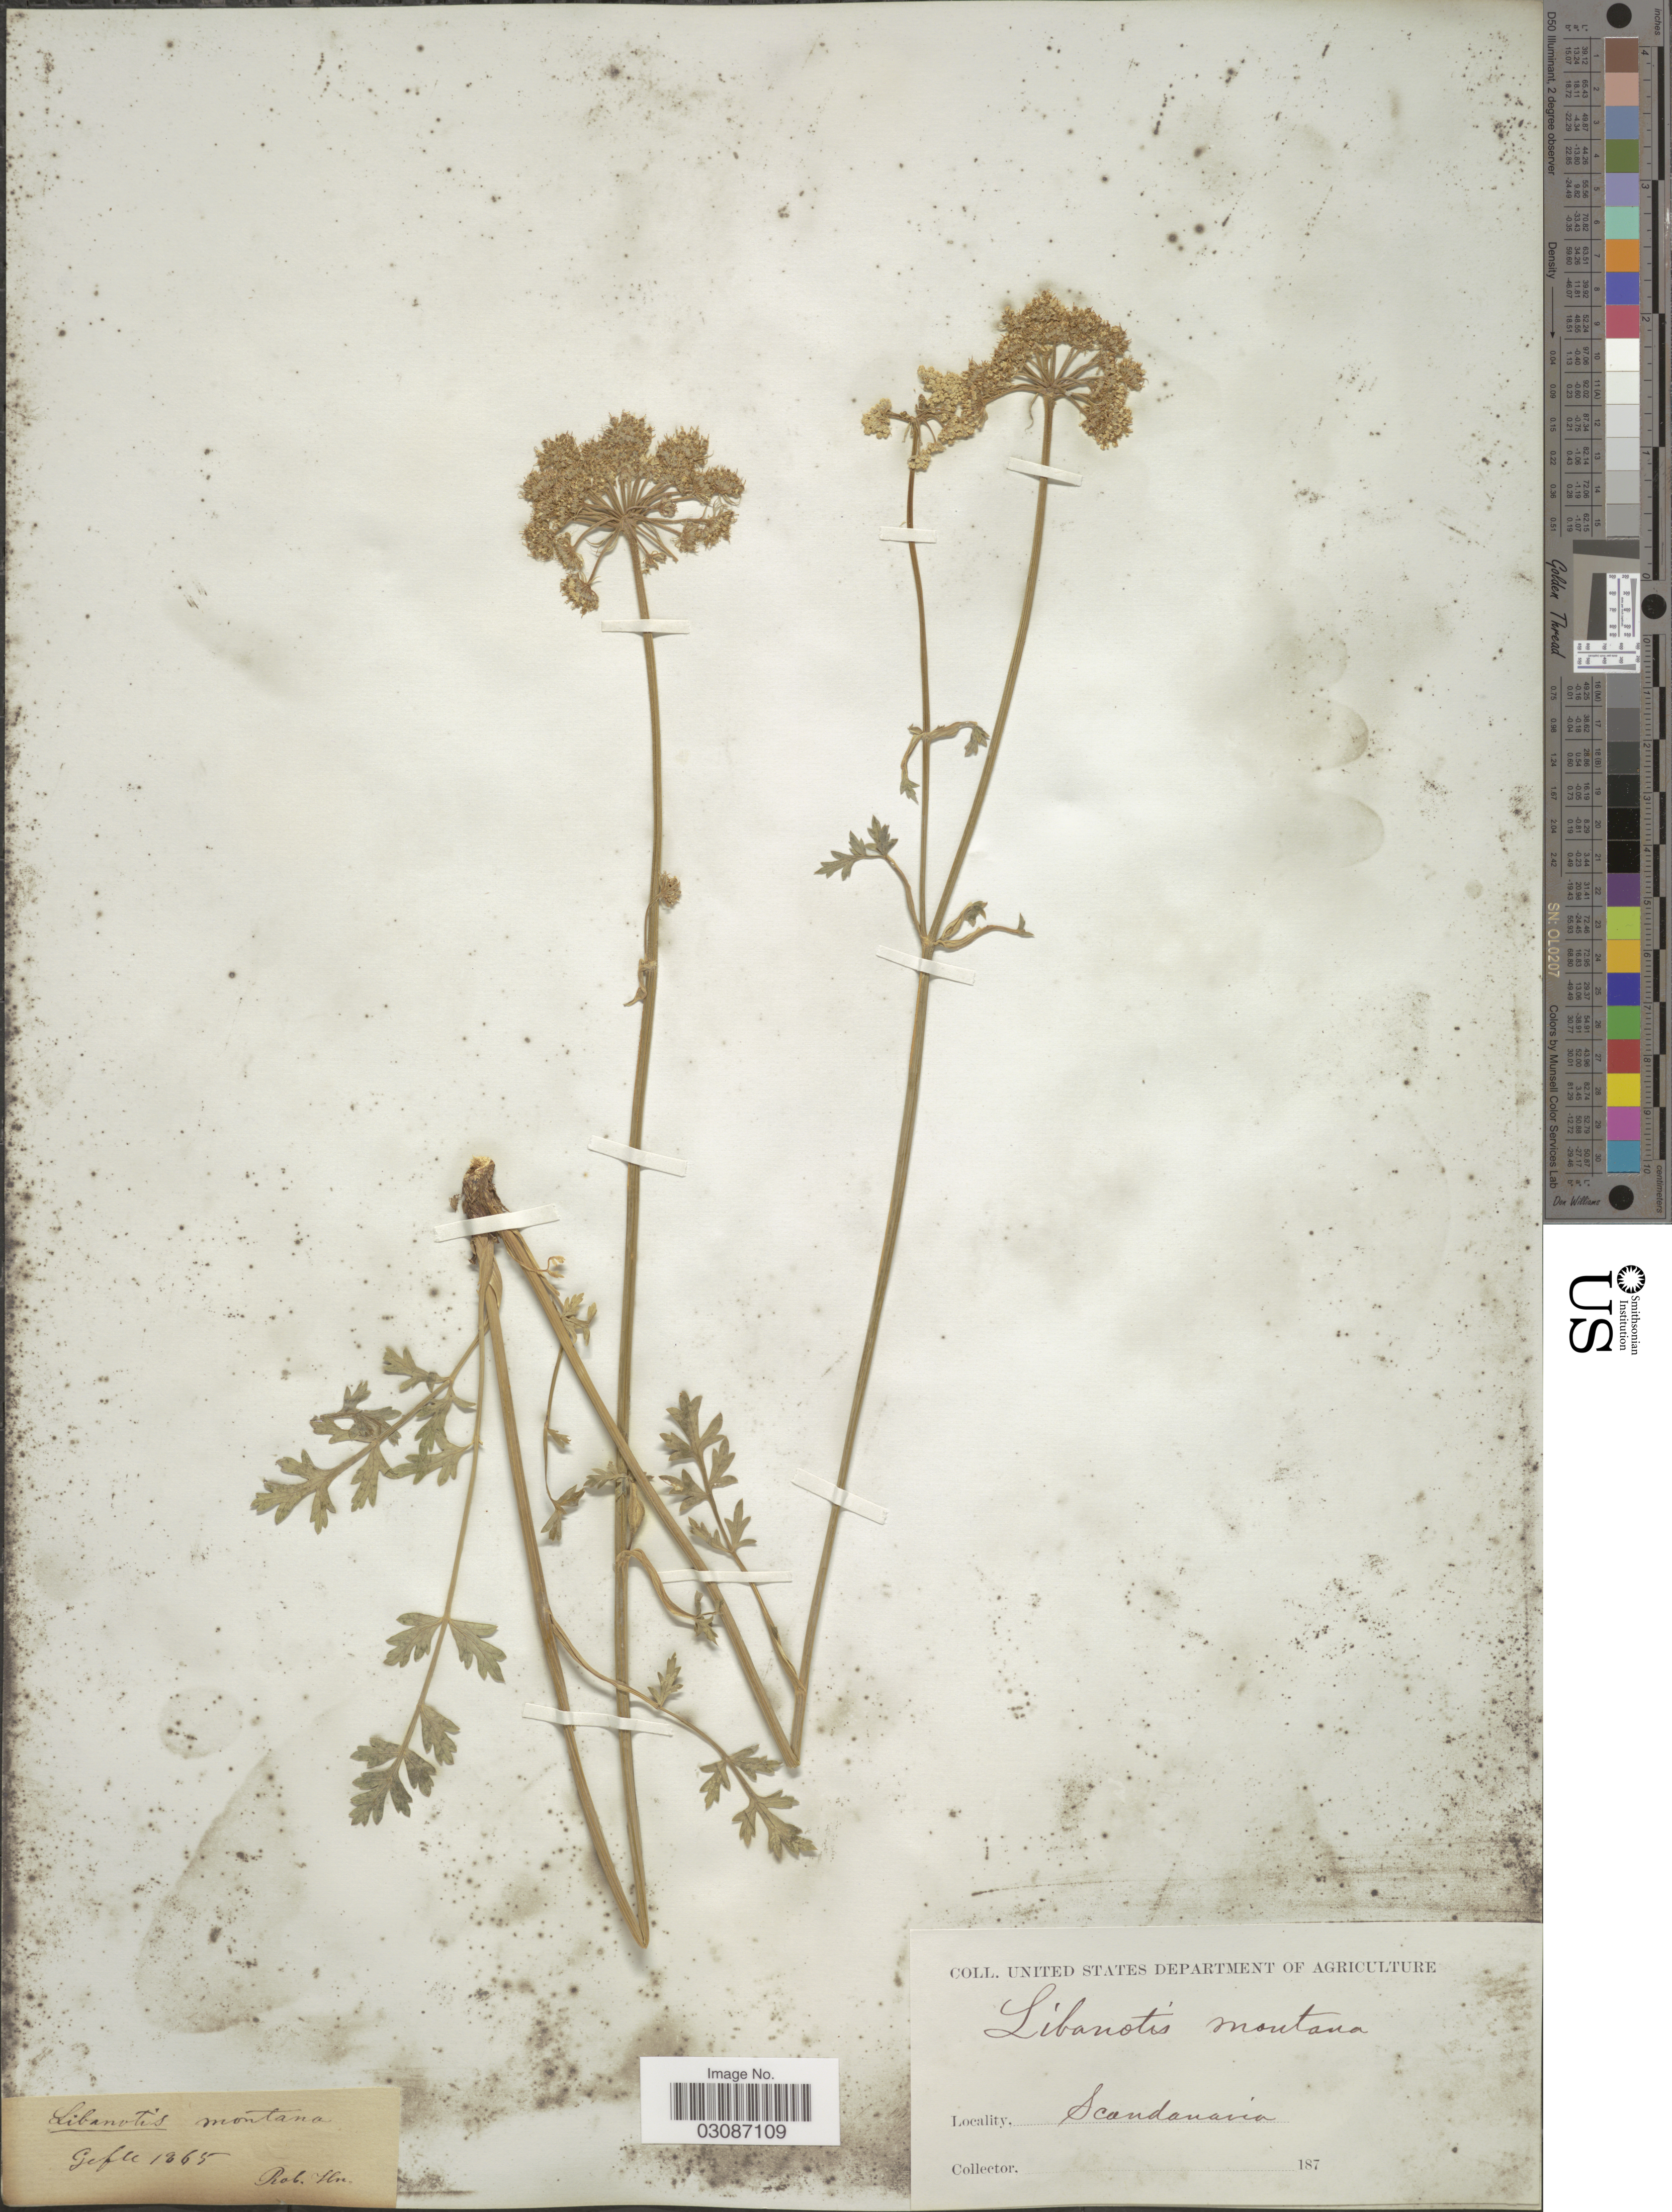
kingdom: Plantae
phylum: Tracheophyta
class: Magnoliopsida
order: Apiales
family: Apiaceae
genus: Seseli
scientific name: Seseli libanotis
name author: Koch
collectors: R. Hn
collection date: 1865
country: Sweden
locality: Scandanavia. Gefle.